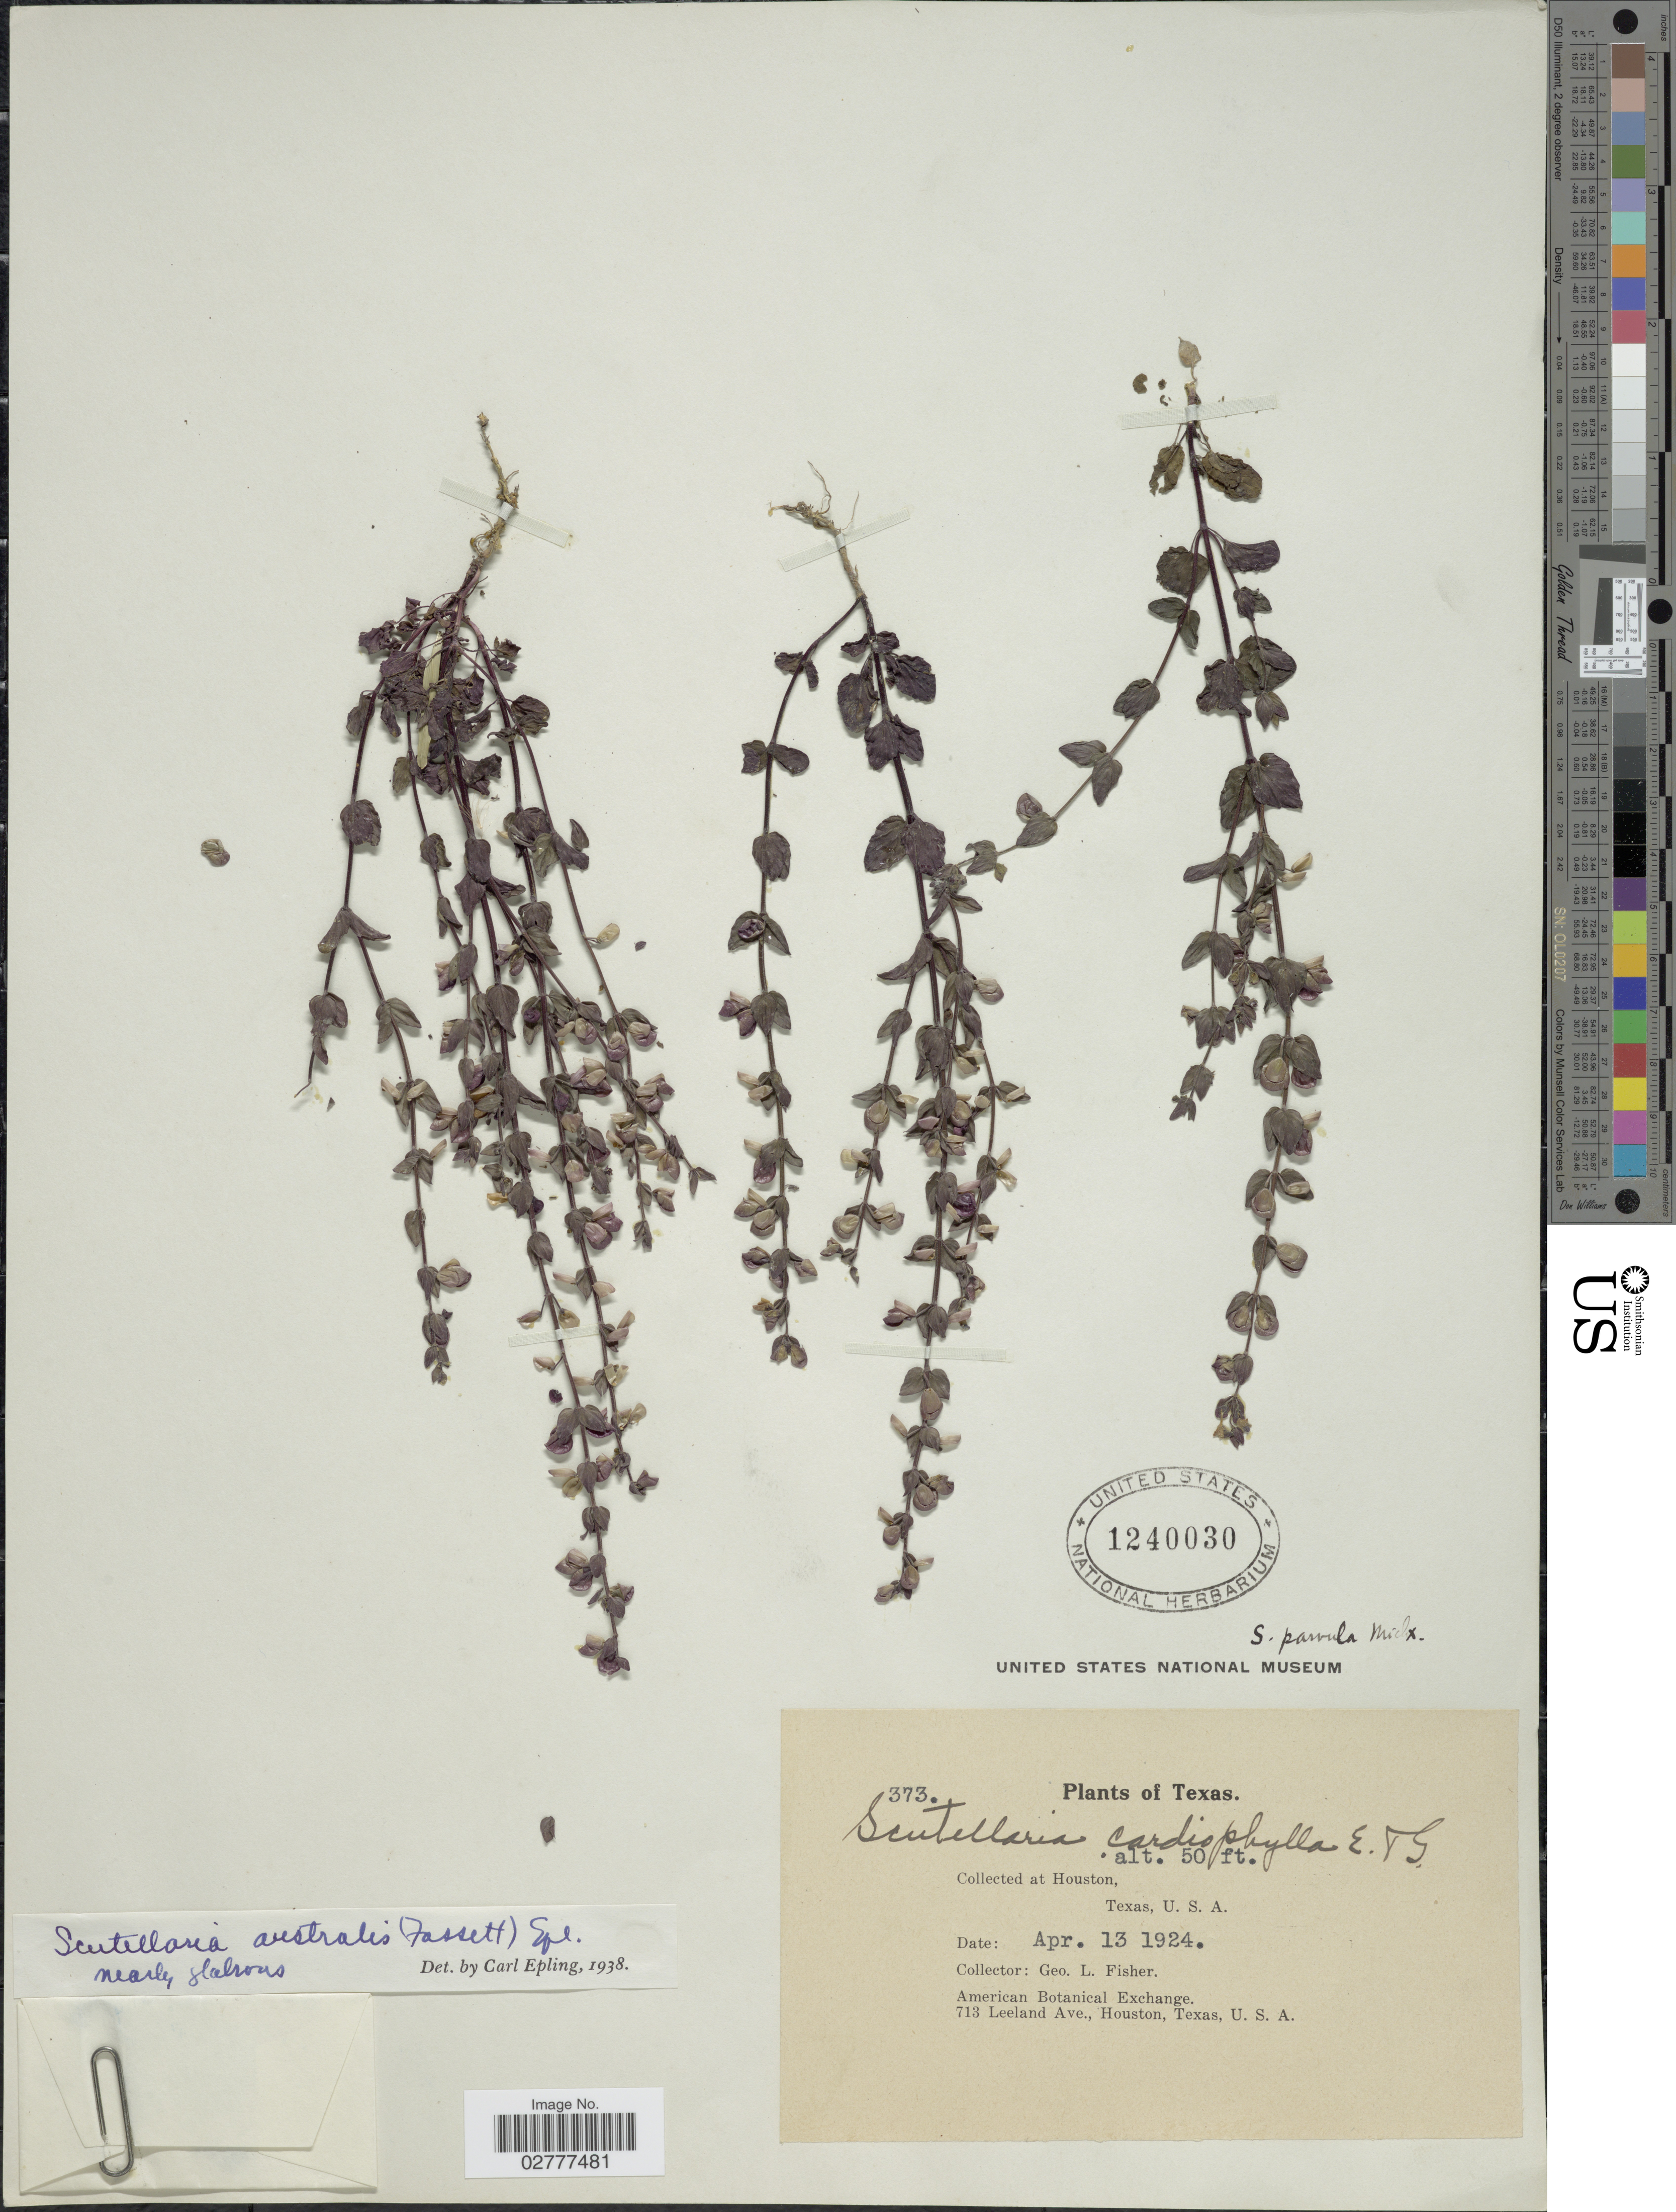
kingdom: Plantae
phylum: Tracheophyta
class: Magnoliopsida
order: Lamiales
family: Lamiaceae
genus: Scutellaria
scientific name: Scutellaria australis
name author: (Fassett) Epling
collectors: G. L. Fisher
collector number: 373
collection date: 1924-04-13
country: United States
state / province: Texas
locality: Houston, U.S.A.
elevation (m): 15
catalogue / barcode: US 1240030